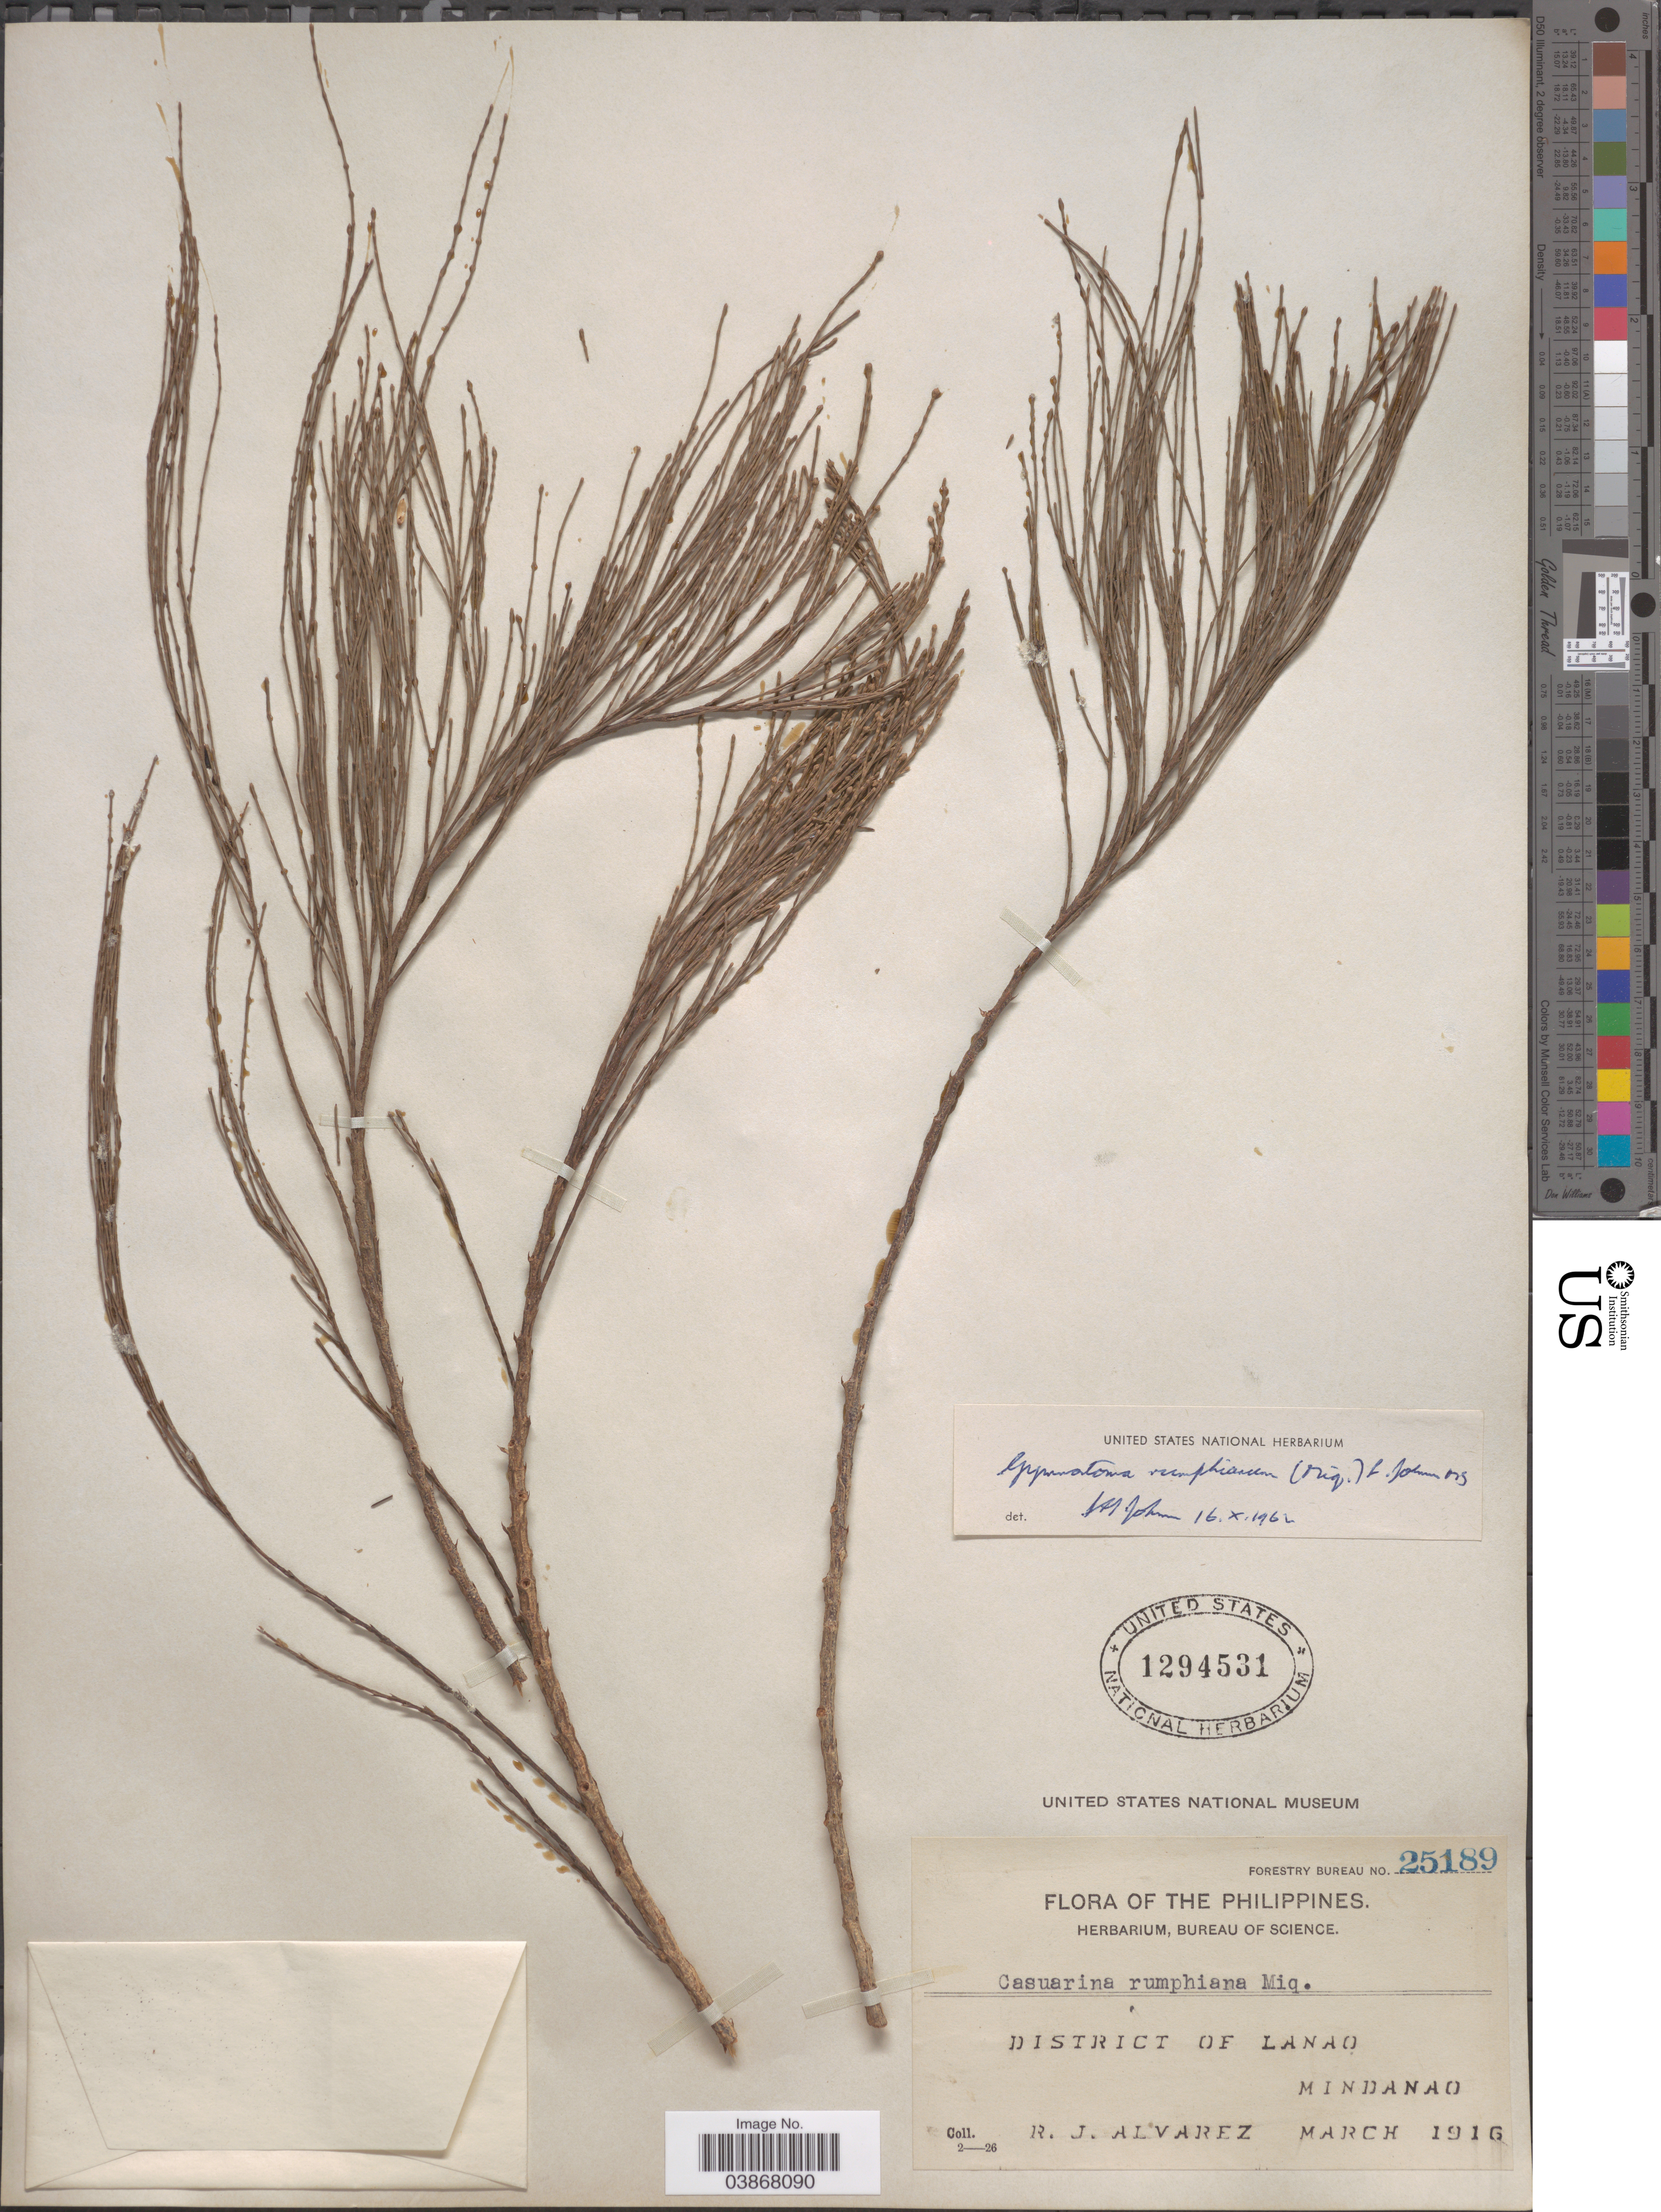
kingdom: Plantae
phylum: Tracheophyta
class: Magnoliopsida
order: Fagales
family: Casuarinaceae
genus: Gymnostoma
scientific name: Gymnostoma rumphianum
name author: (Miq.) L.A.S. Johnson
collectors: R. Alvarez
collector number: Forestry Bureau 25189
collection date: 1916-03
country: Philippines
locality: District of Lanao, Mindanao.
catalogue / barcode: US 1294531